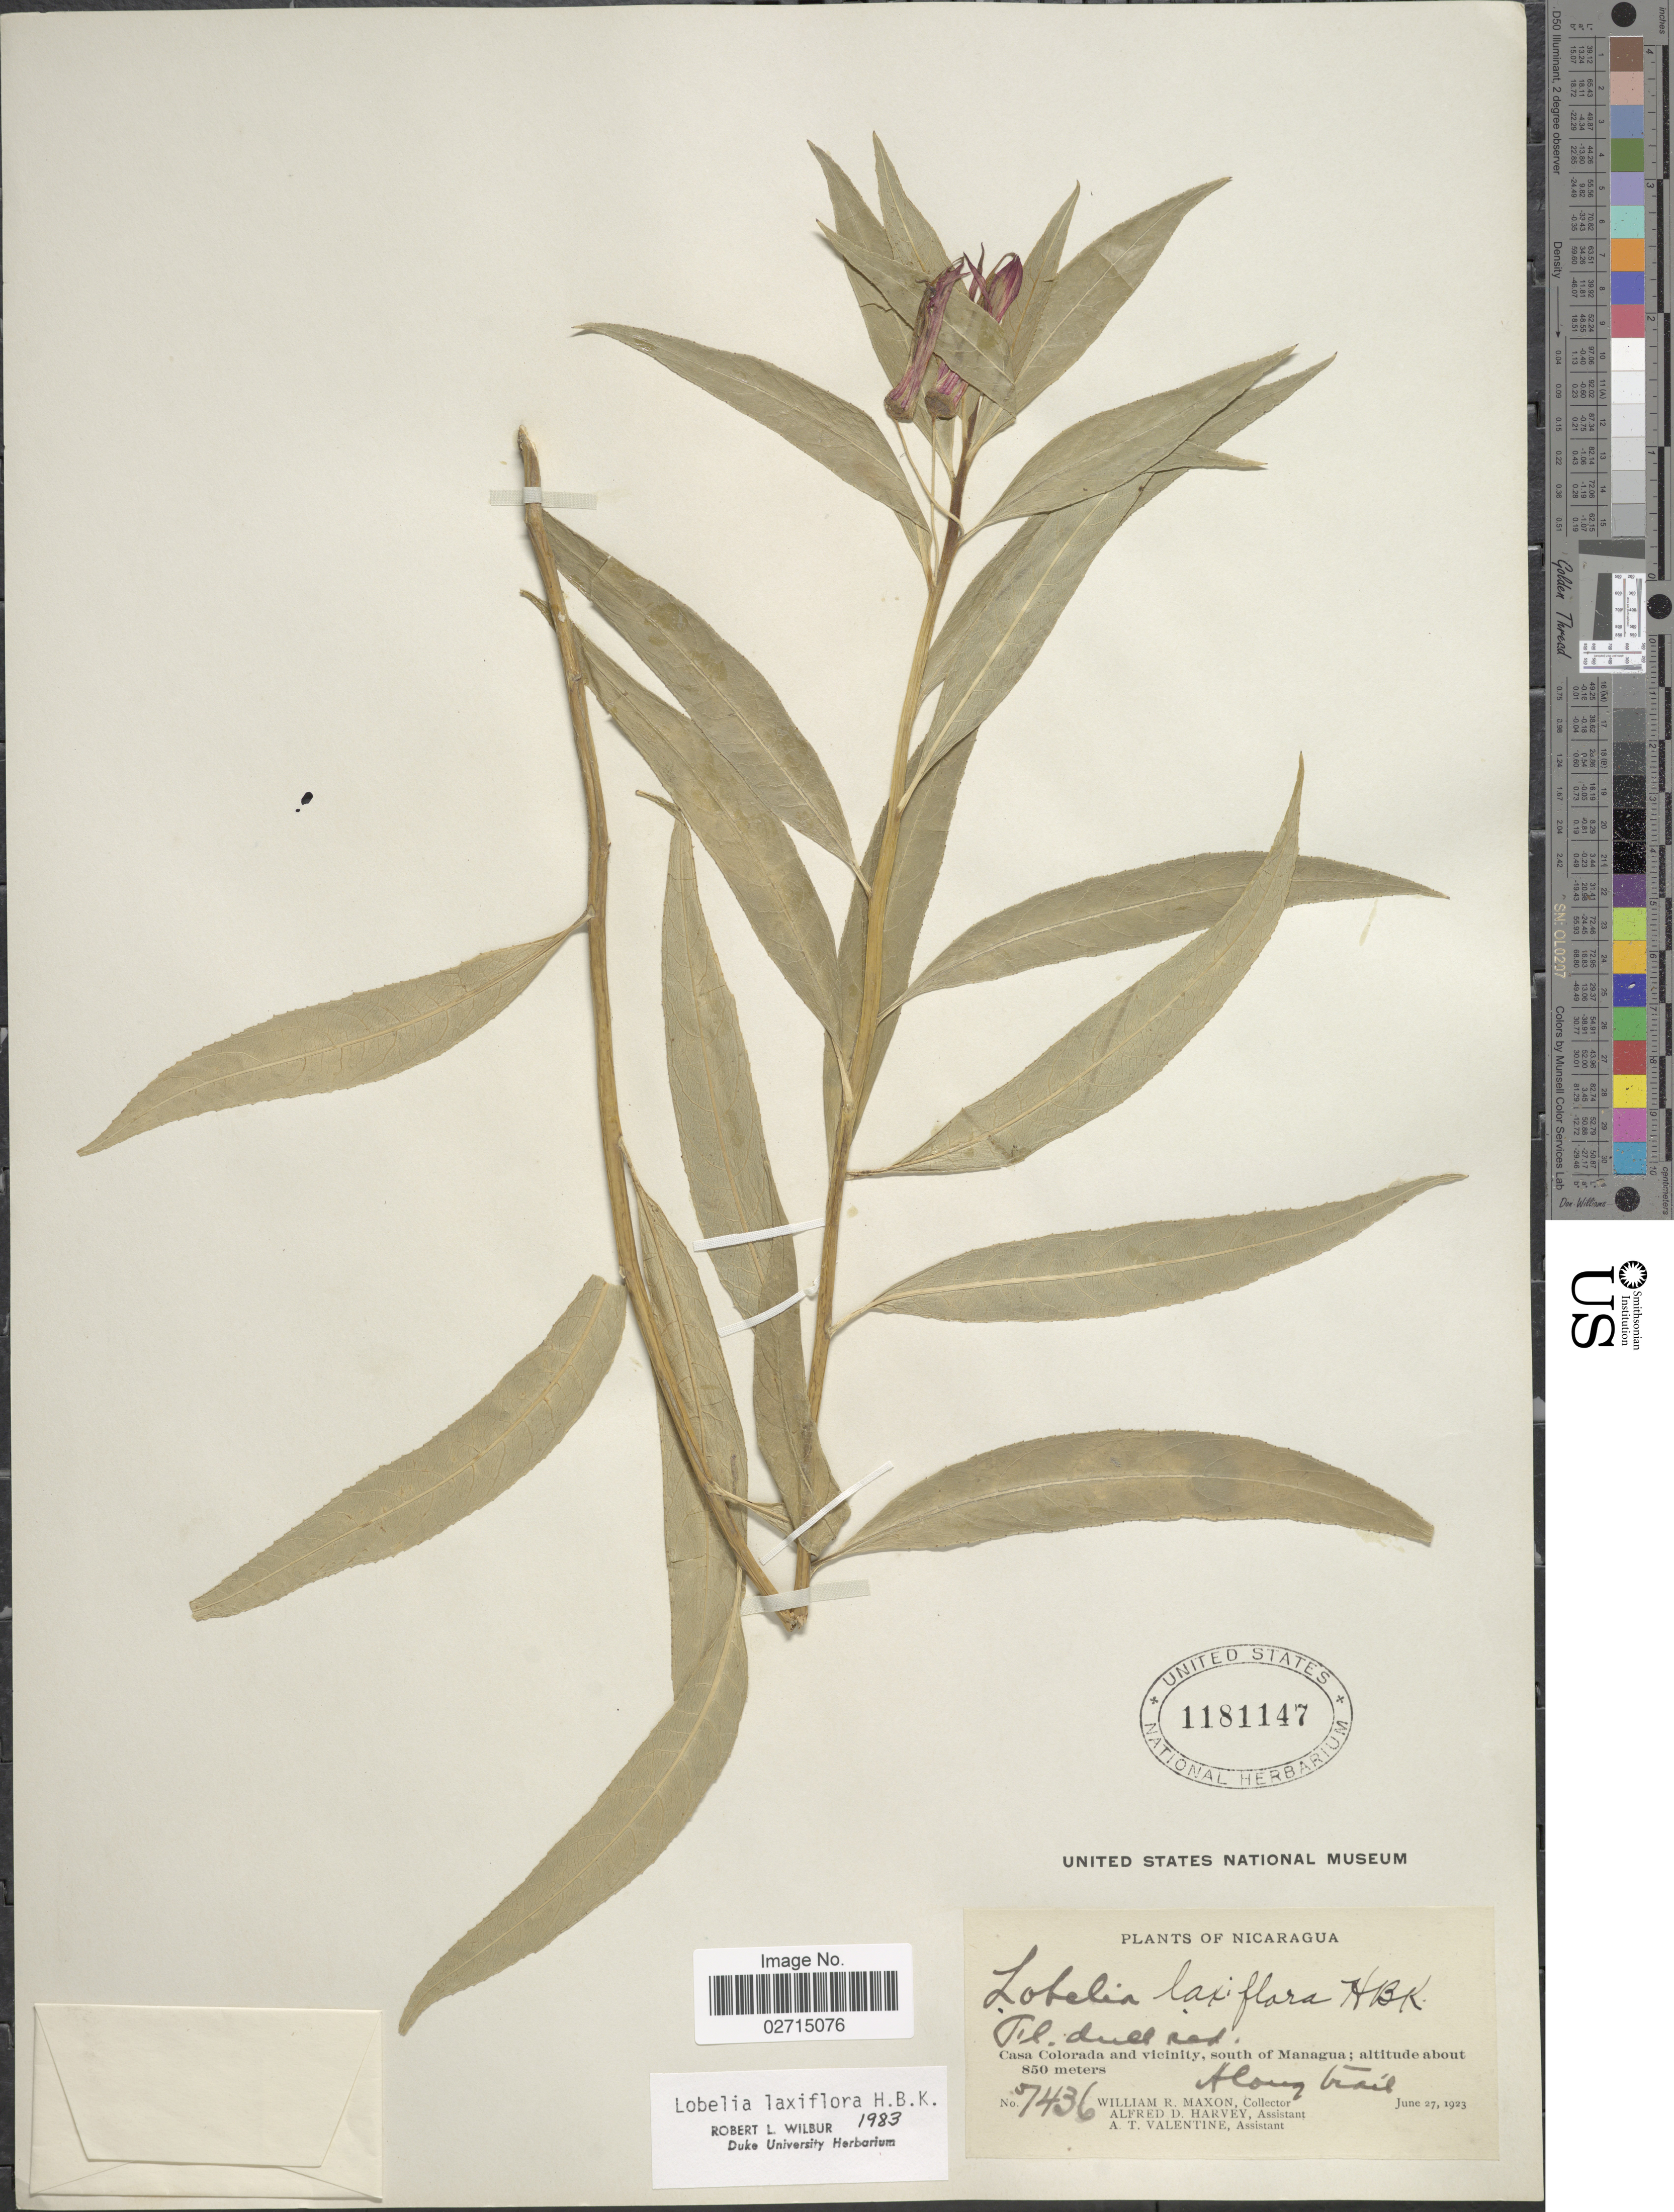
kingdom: Plantae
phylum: Tracheophyta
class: Magnoliopsida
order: Asterales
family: Campanulaceae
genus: Lobelia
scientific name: Lobelia laxiflora subsp. laxiflora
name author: Kunth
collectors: W. R. Maxon, A. D. Harvey & A. Valentine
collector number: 7436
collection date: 1923-06-27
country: Nicaragua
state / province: Managua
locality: Casa Colorada and vicinity, south of Managua, Along trail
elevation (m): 850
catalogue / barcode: US 1181147